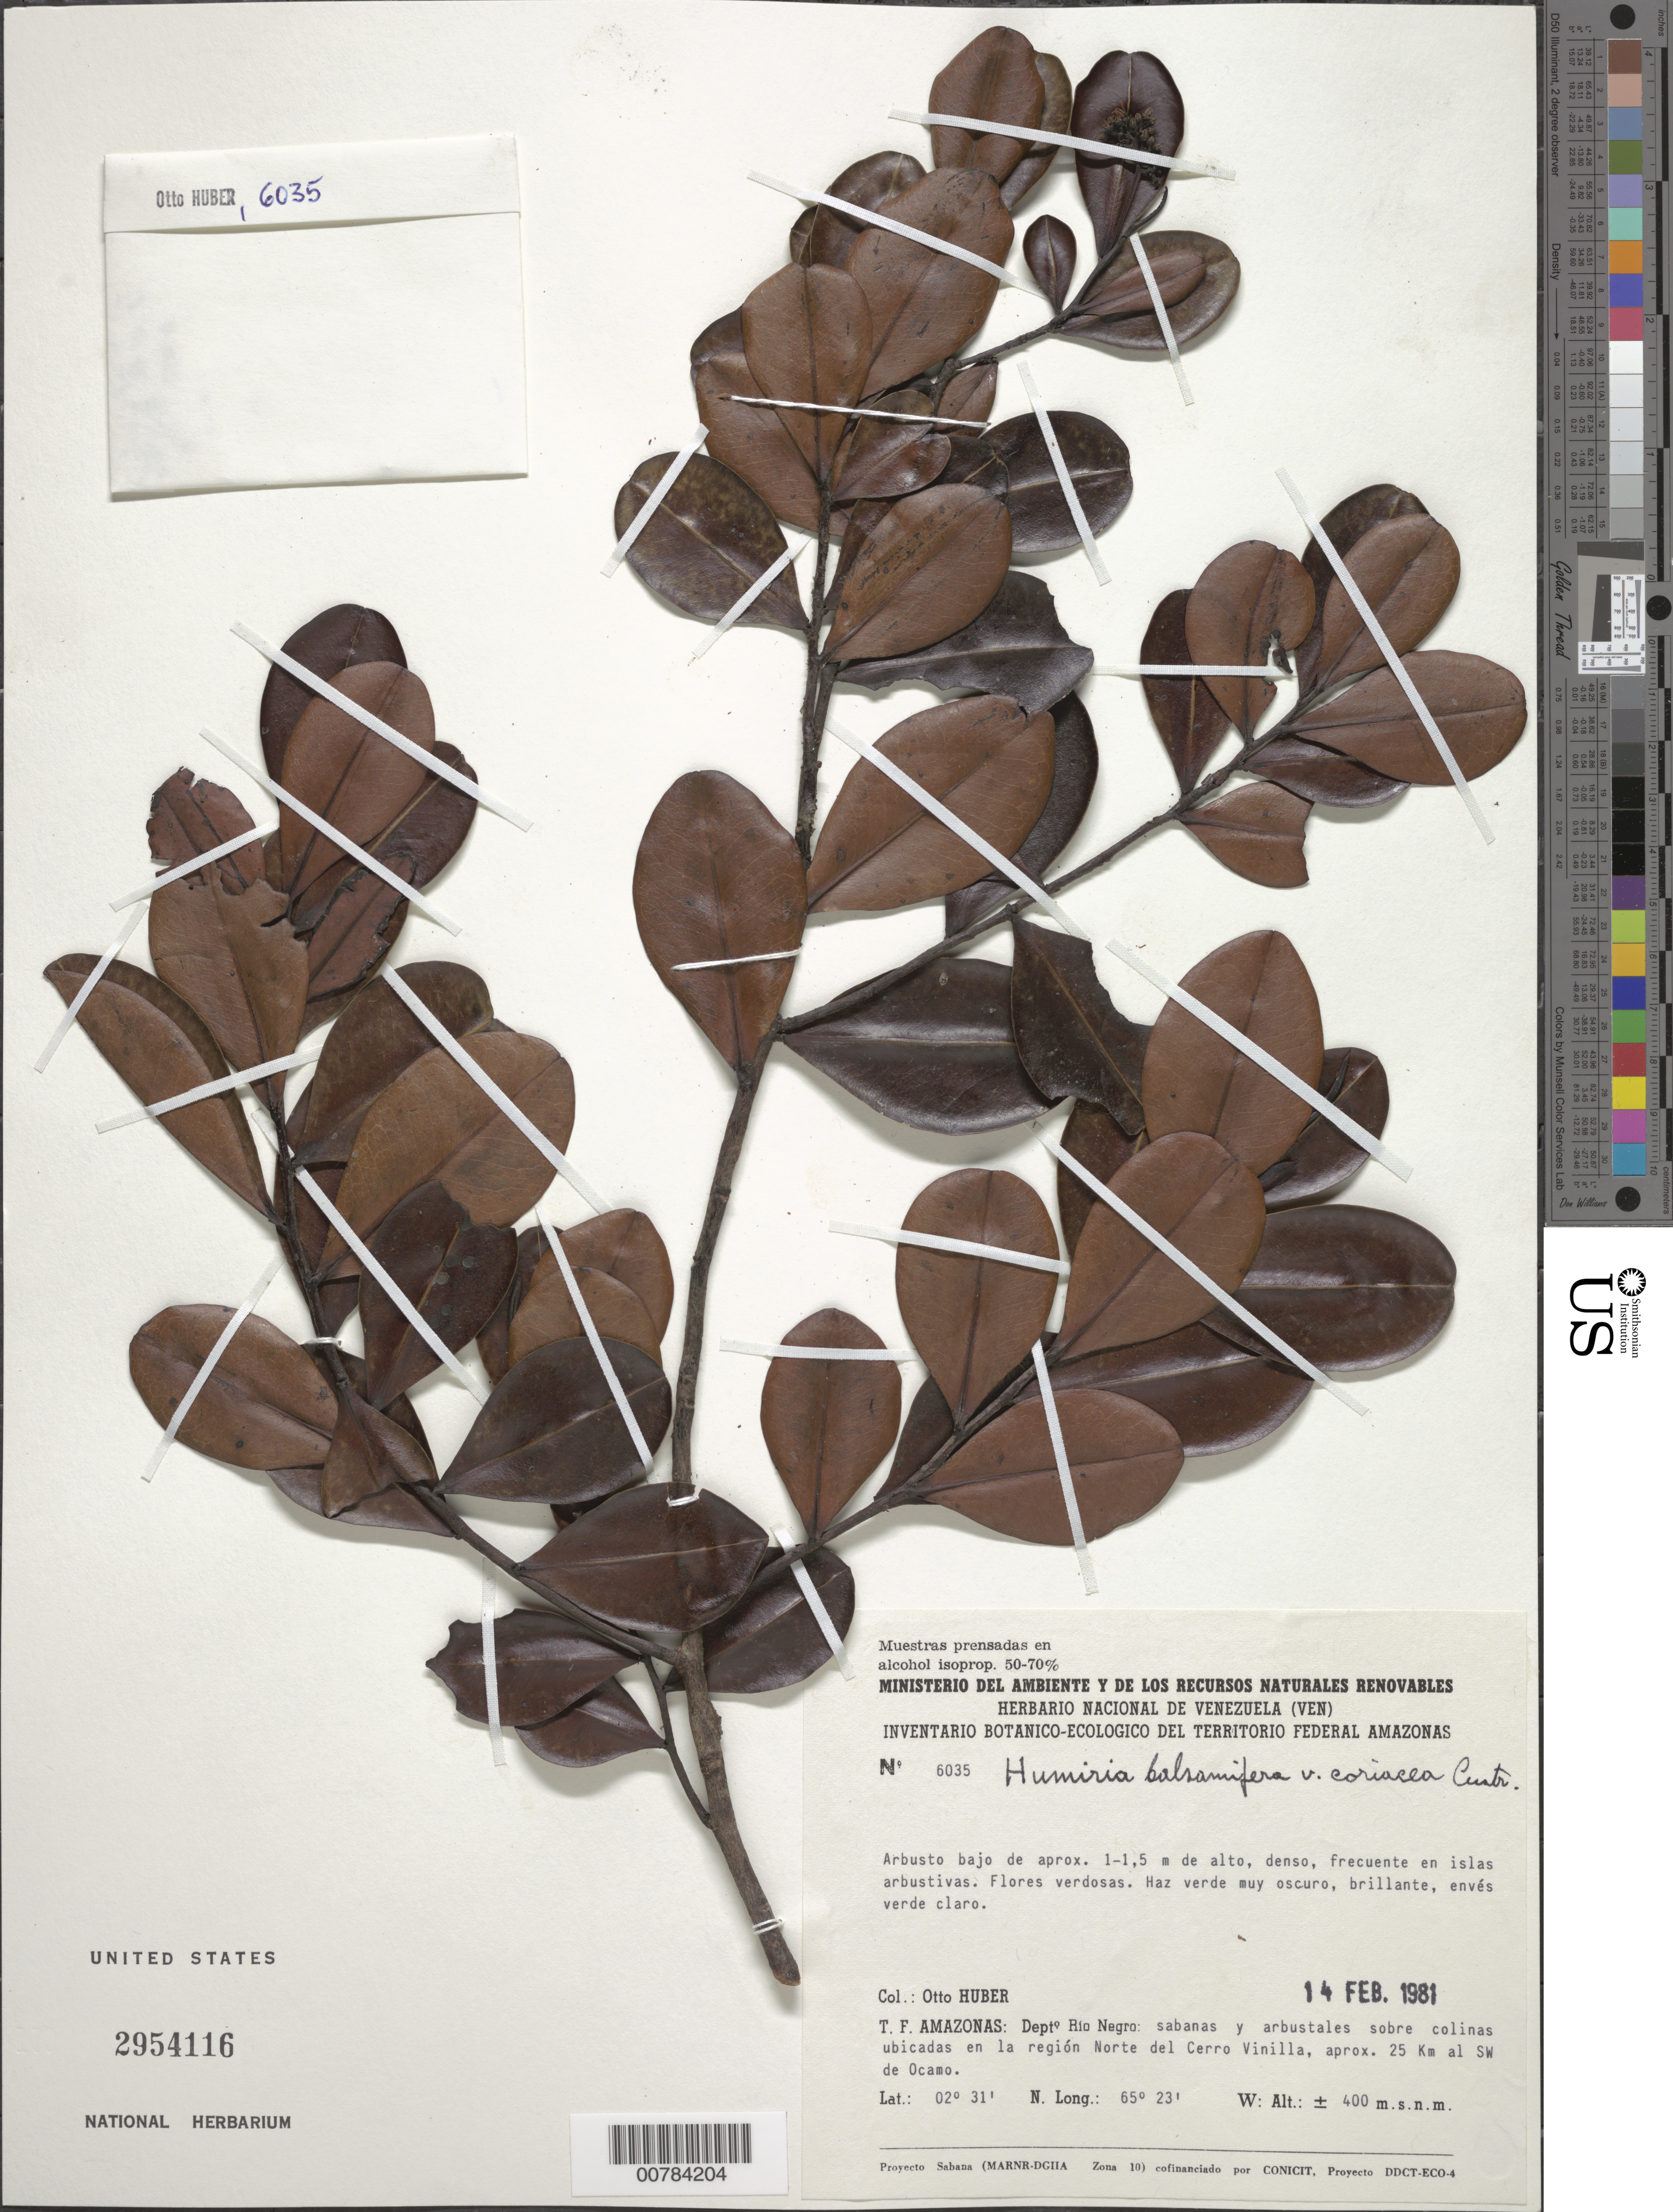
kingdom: Plantae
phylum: Tracheophyta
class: Magnoliopsida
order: Malpighiales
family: Humiriaceae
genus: Humiria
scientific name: Humiria balsamifera var. coriacea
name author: Cuatrec.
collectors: O. Huber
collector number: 6035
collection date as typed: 14-Feb-81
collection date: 1981-02-14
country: Venezuela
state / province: Amazonas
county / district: Río Negro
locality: Cerro Vinilla, norte, aprox. 25 km al SW de Ocamo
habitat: Shrub islands in savannas and shrubland on hills (sabanas y arbustales sobre colinas)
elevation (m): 400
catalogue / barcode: US 2954116